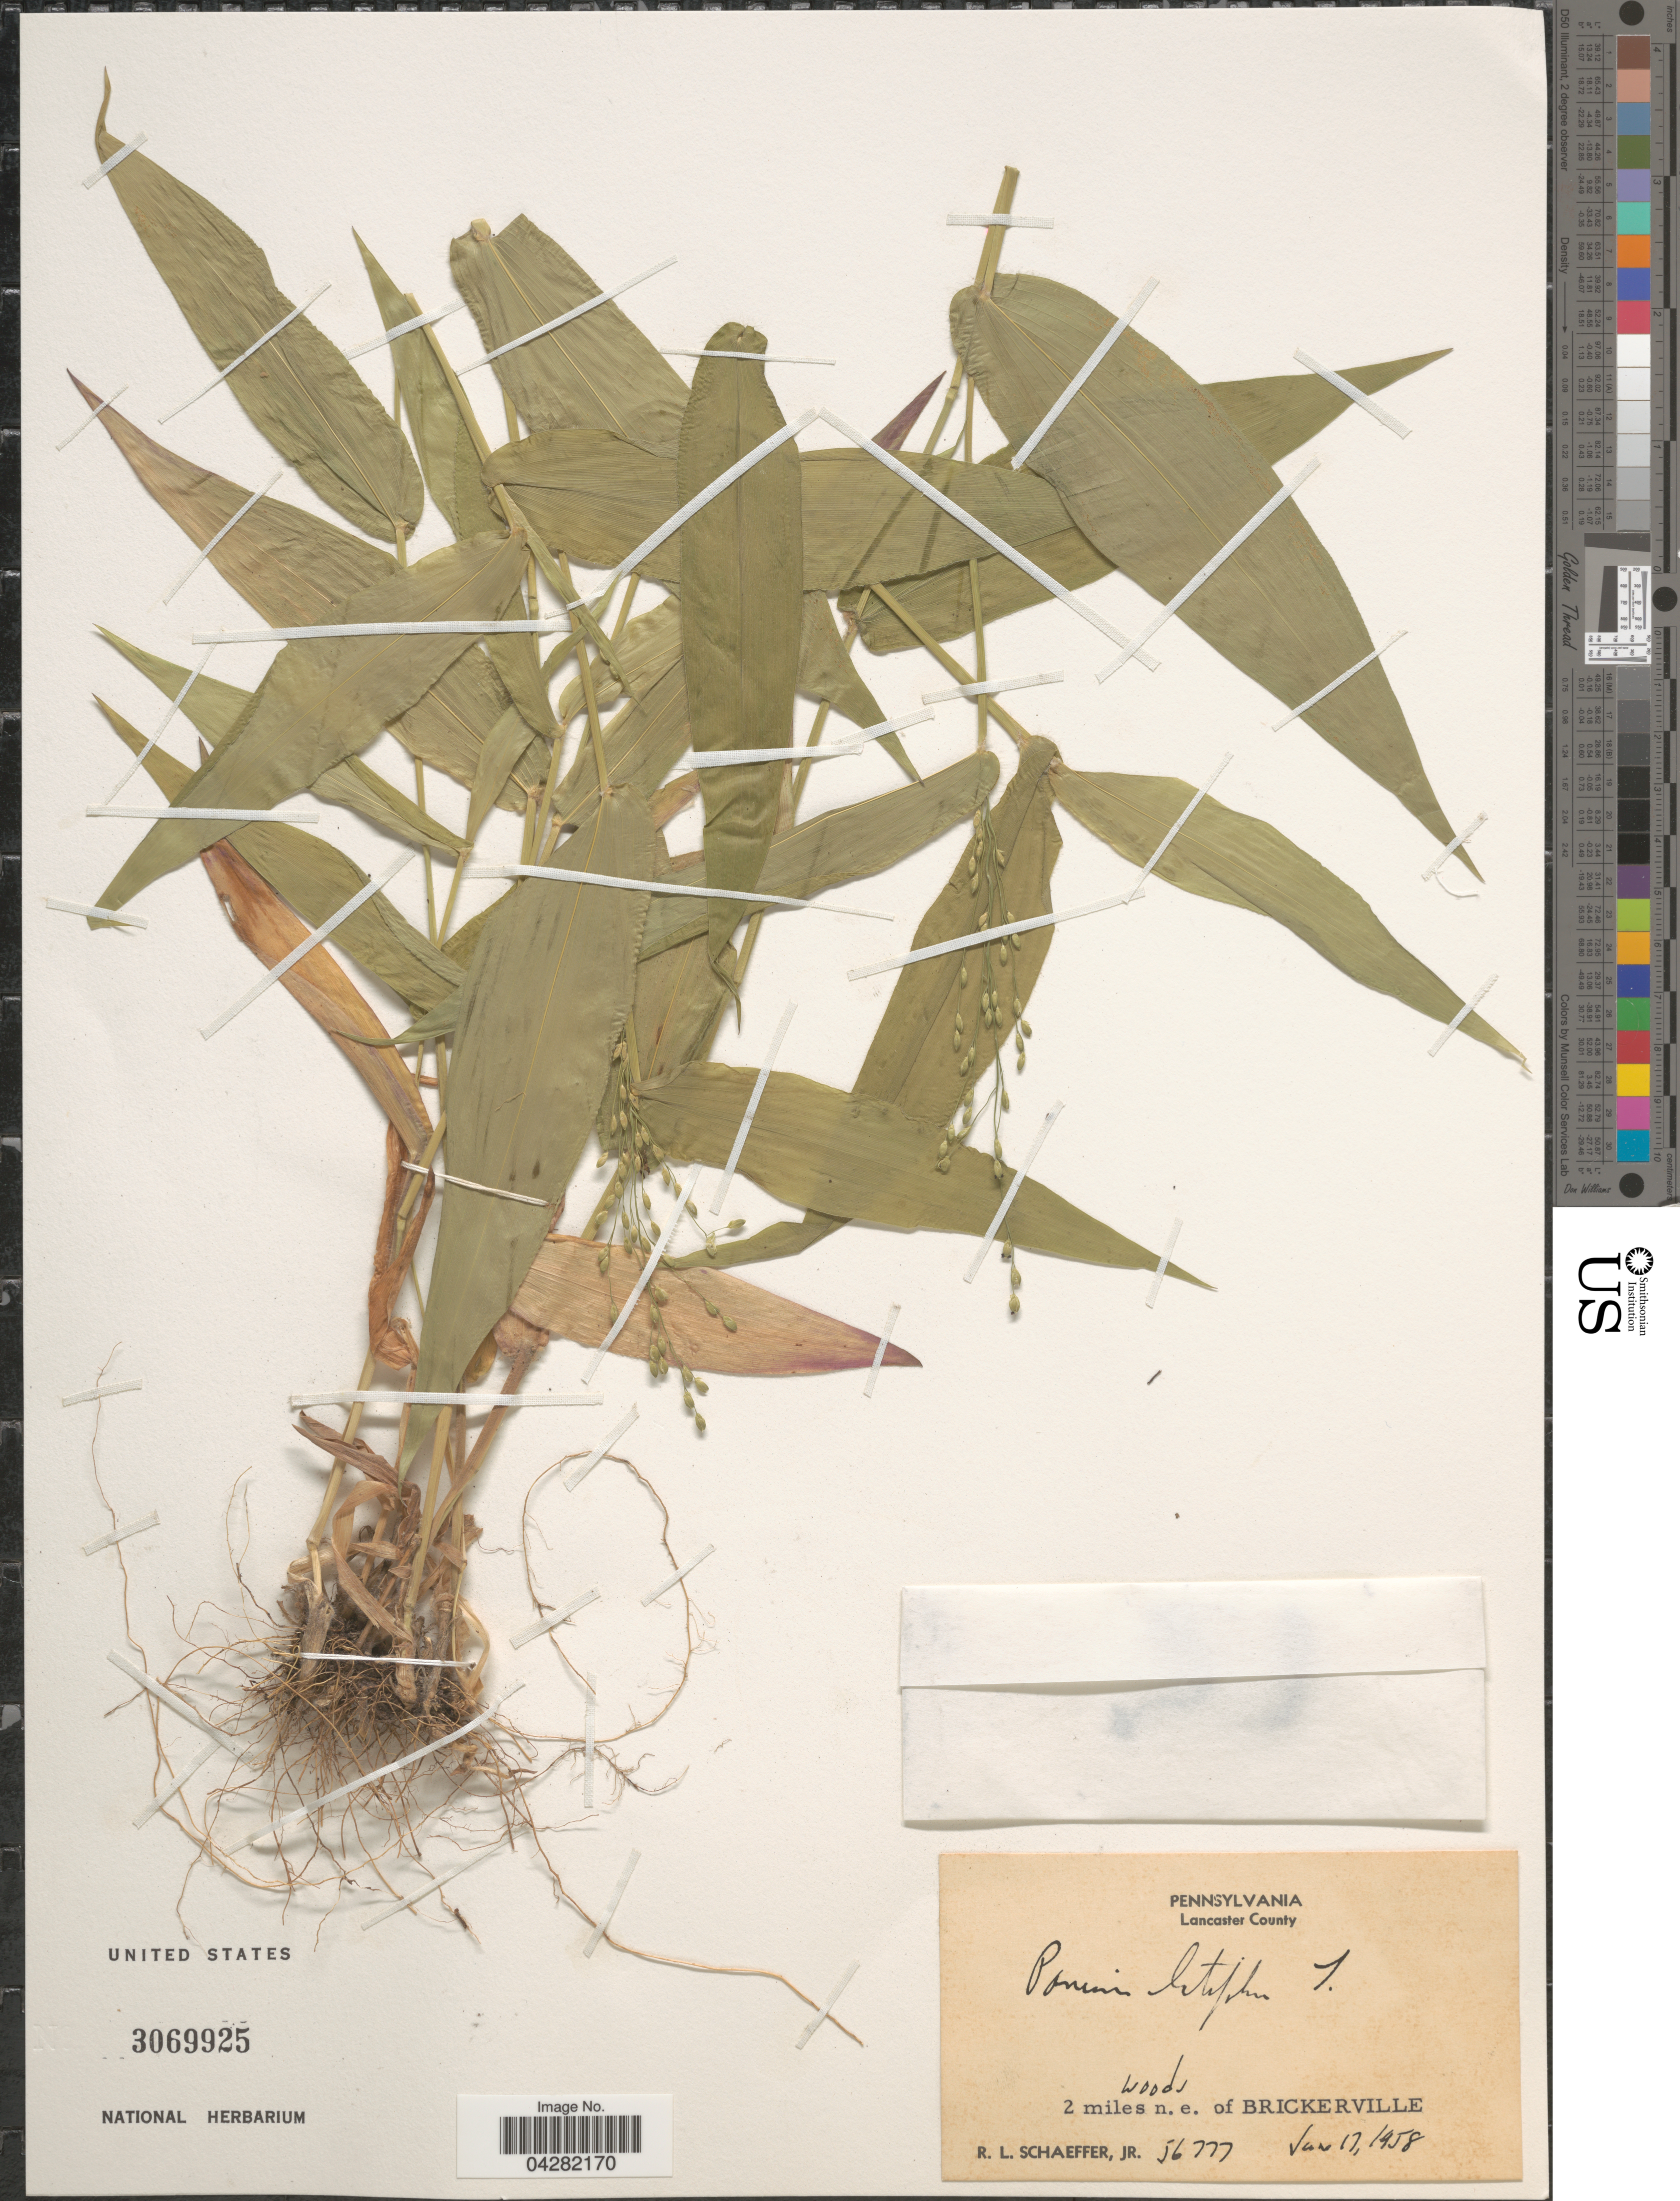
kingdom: Plantae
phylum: Tracheophyta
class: Liliopsida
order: Poales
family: Poaceae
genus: Dichanthelium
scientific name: Dichanthelium latifolium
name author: (L.) Harvill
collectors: R. L. Schaeffer Jr.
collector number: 56777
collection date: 1958-01-17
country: United States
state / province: Pennsylvania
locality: Lancaster County. Woods 2 miles n.e. of Brickerville.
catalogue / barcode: US 3069925